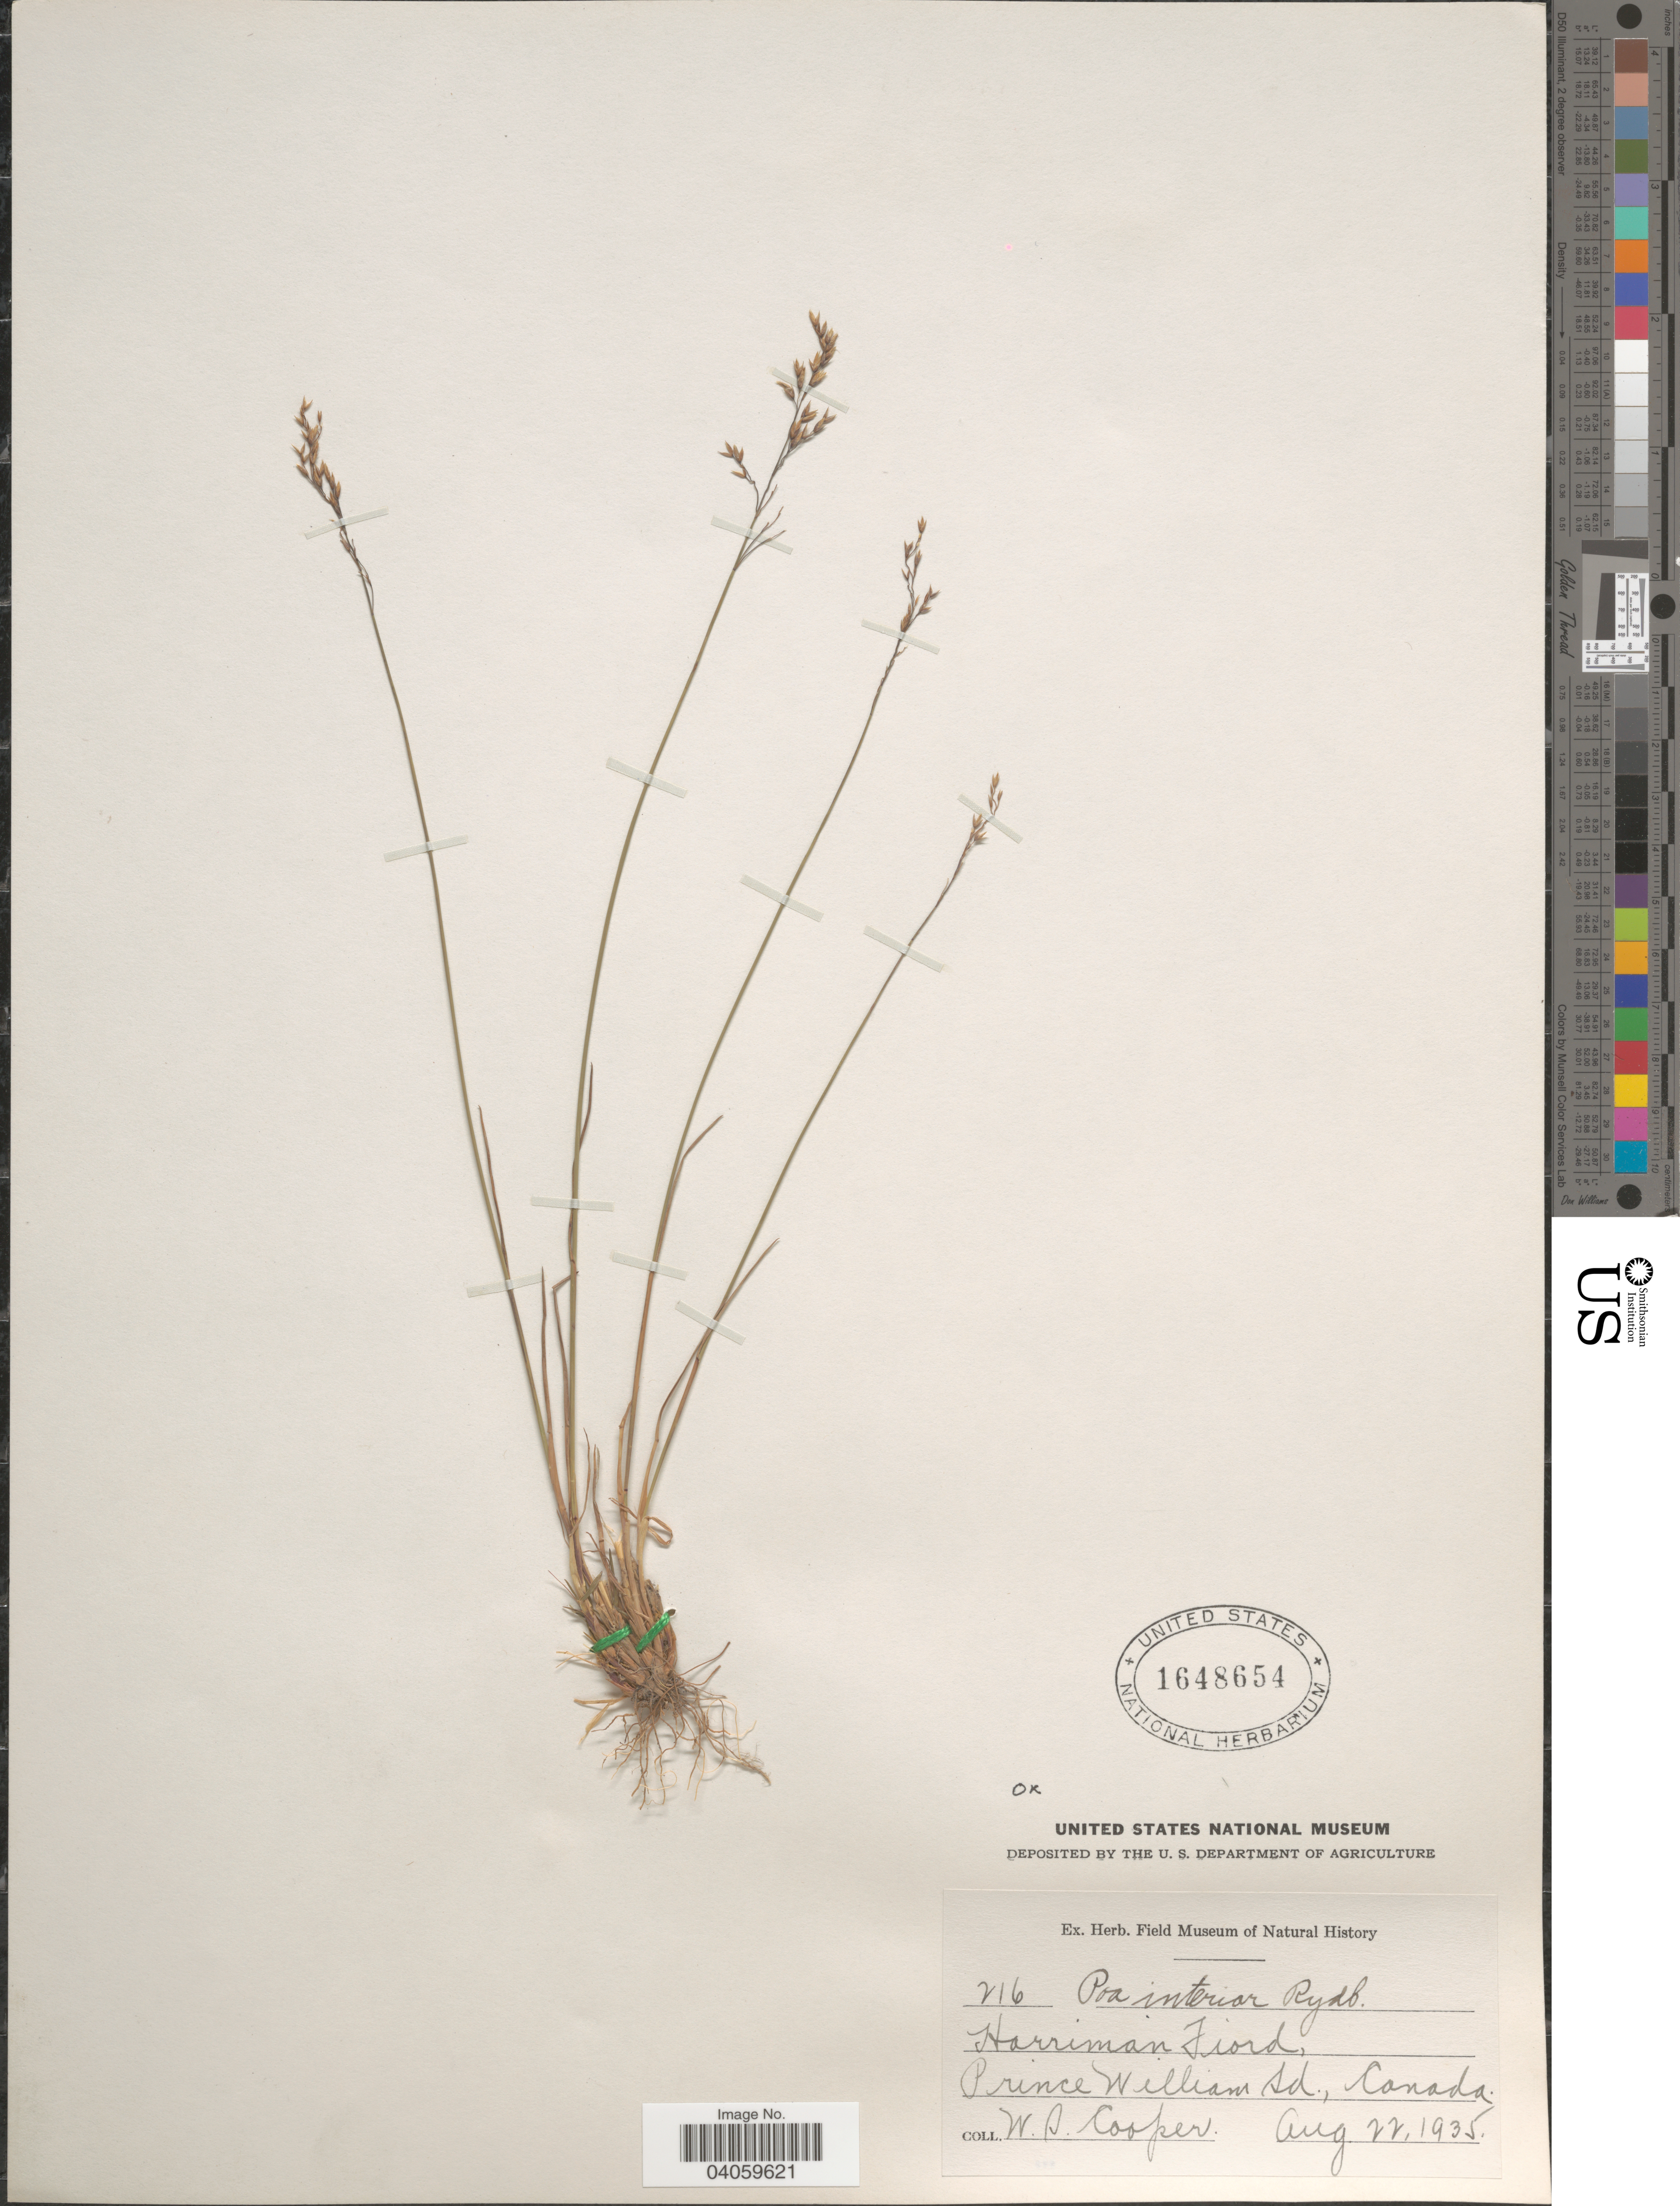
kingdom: Plantae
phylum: Tracheophyta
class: Liliopsida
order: Poales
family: Poaceae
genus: Poa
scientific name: Poa interior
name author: Rydb.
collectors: W. Cooper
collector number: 216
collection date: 1935-08-22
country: United States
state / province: Alaska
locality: Harriman Fiord, Prince William Id.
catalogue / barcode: US 1648654